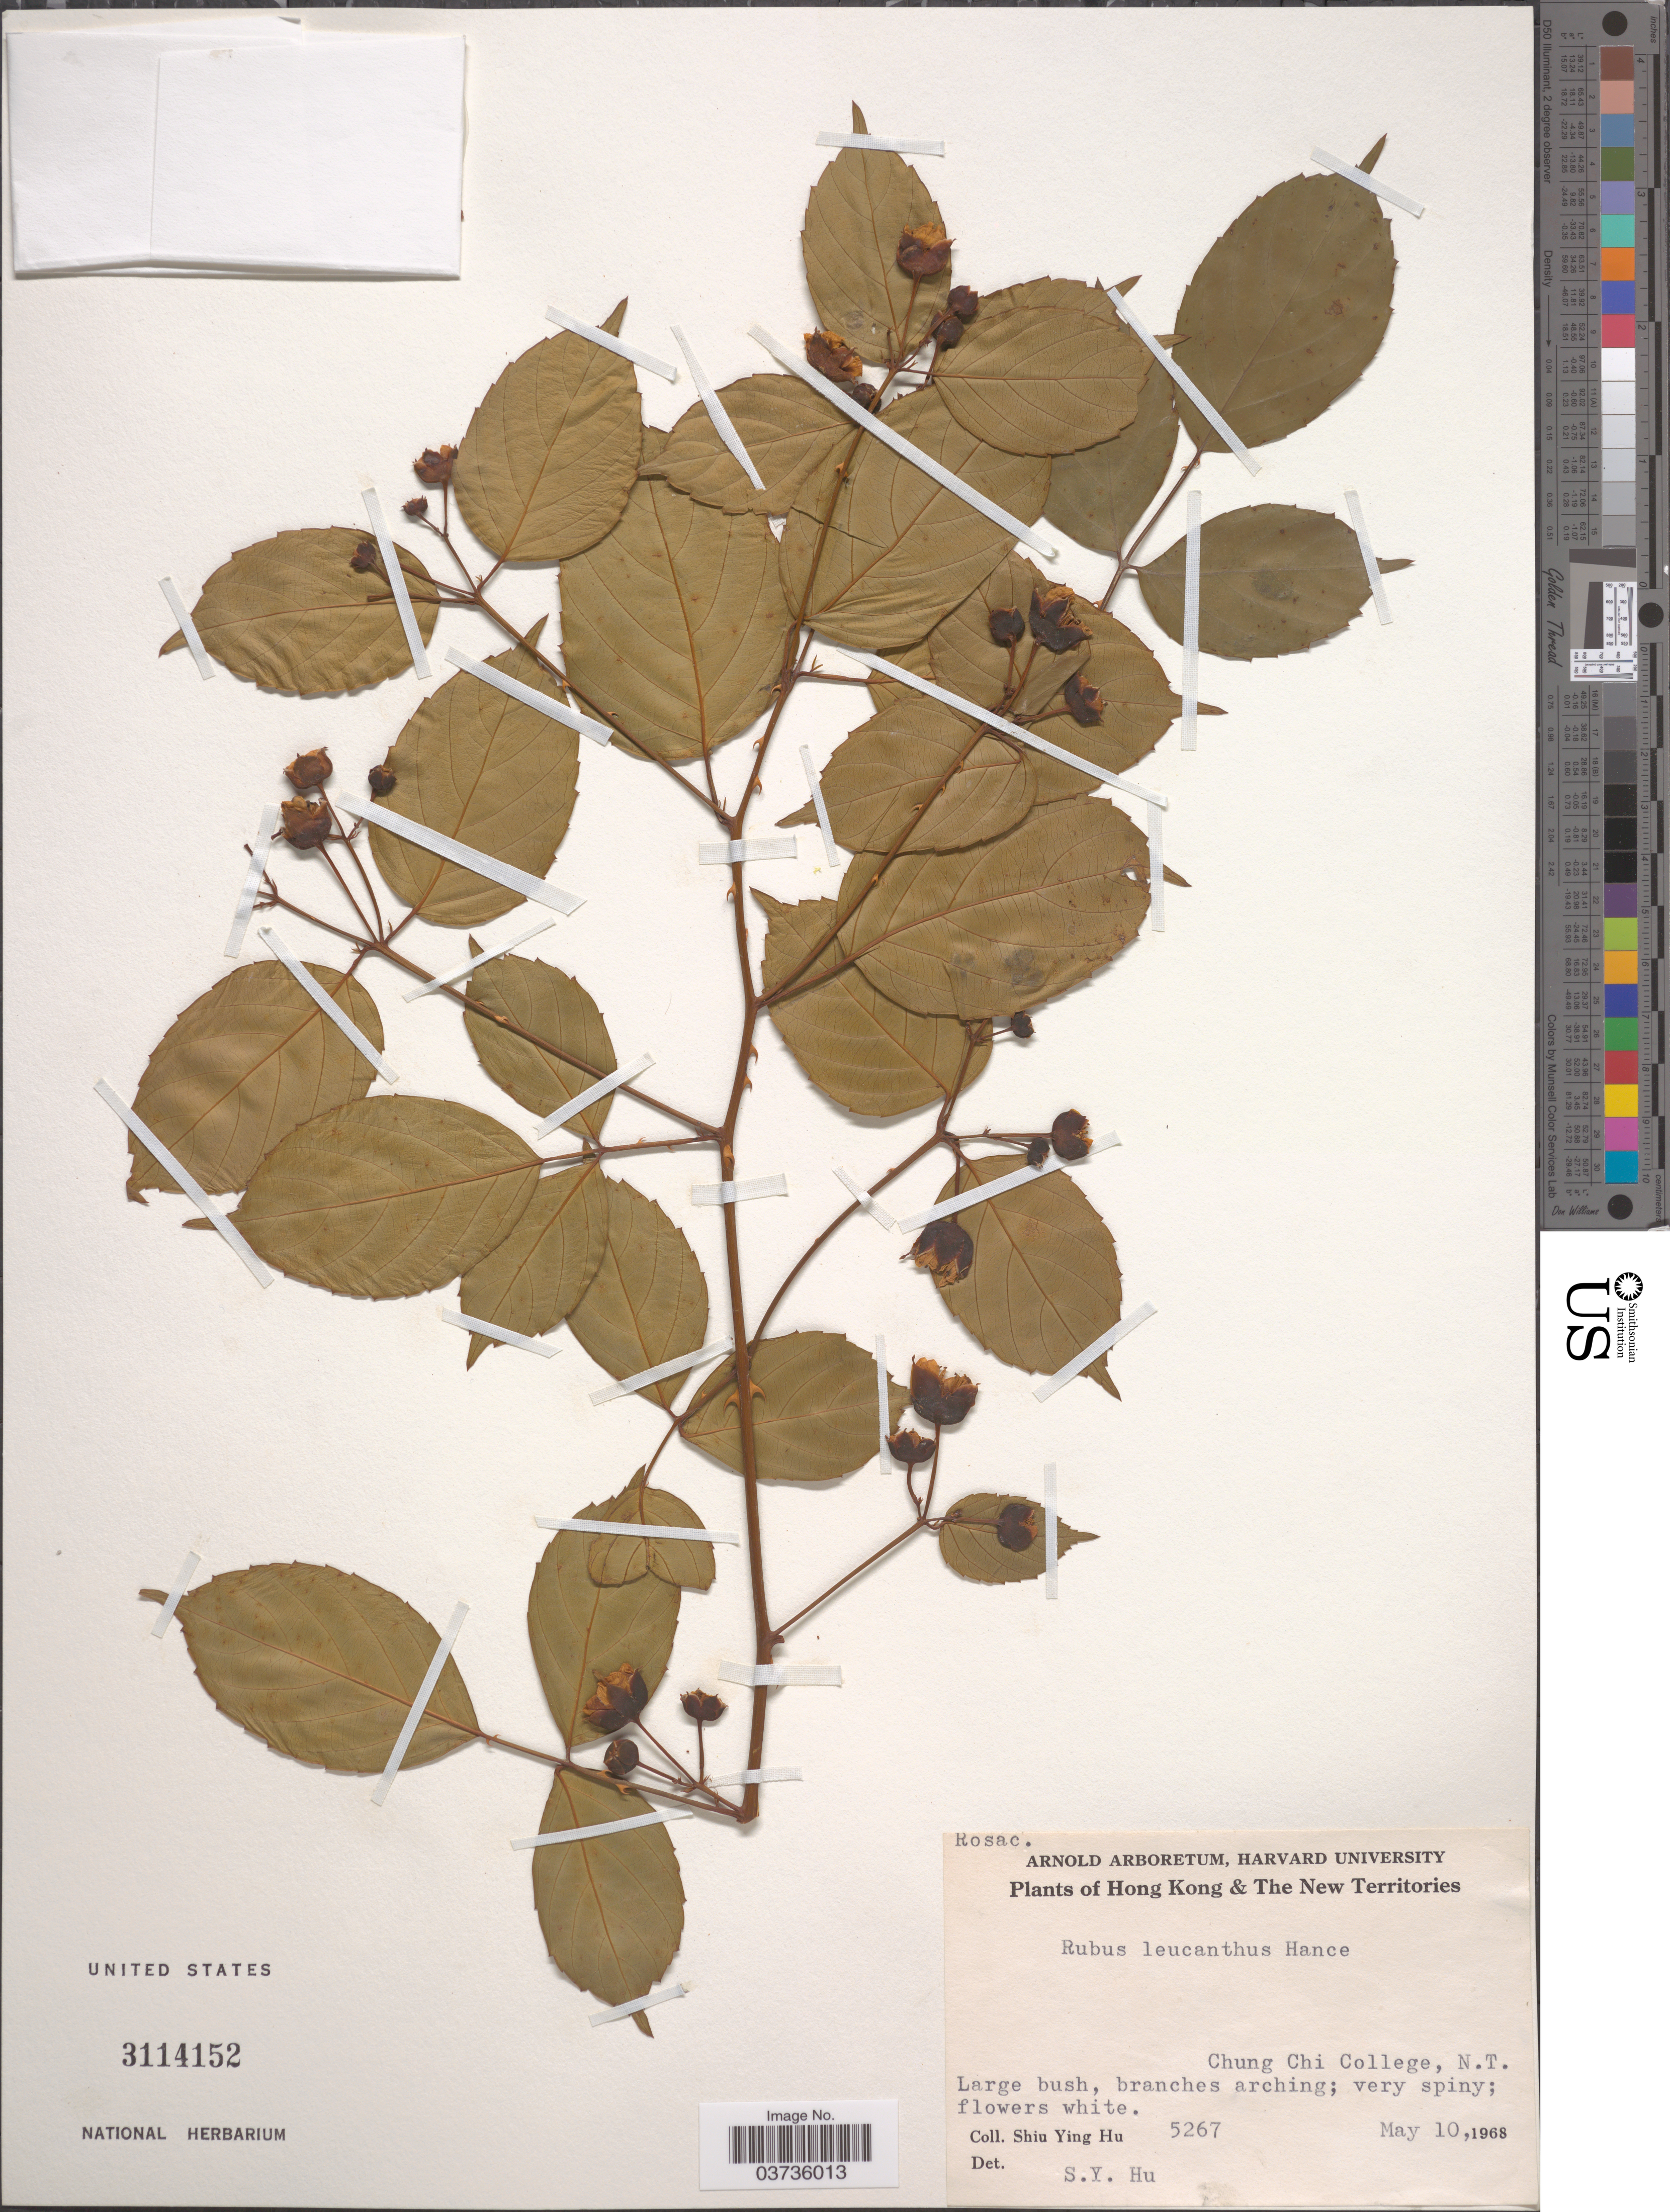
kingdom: Plantae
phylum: Tracheophyta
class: Magnoliopsida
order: Rosales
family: Rosaceae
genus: Rubus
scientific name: Rubus leucanthus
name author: Hance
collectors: S. Y. Hu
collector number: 5267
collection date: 1968-05-10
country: China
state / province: Hong Kong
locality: The New Territories. Chung Chi College, N.T.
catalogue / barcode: US 3114152